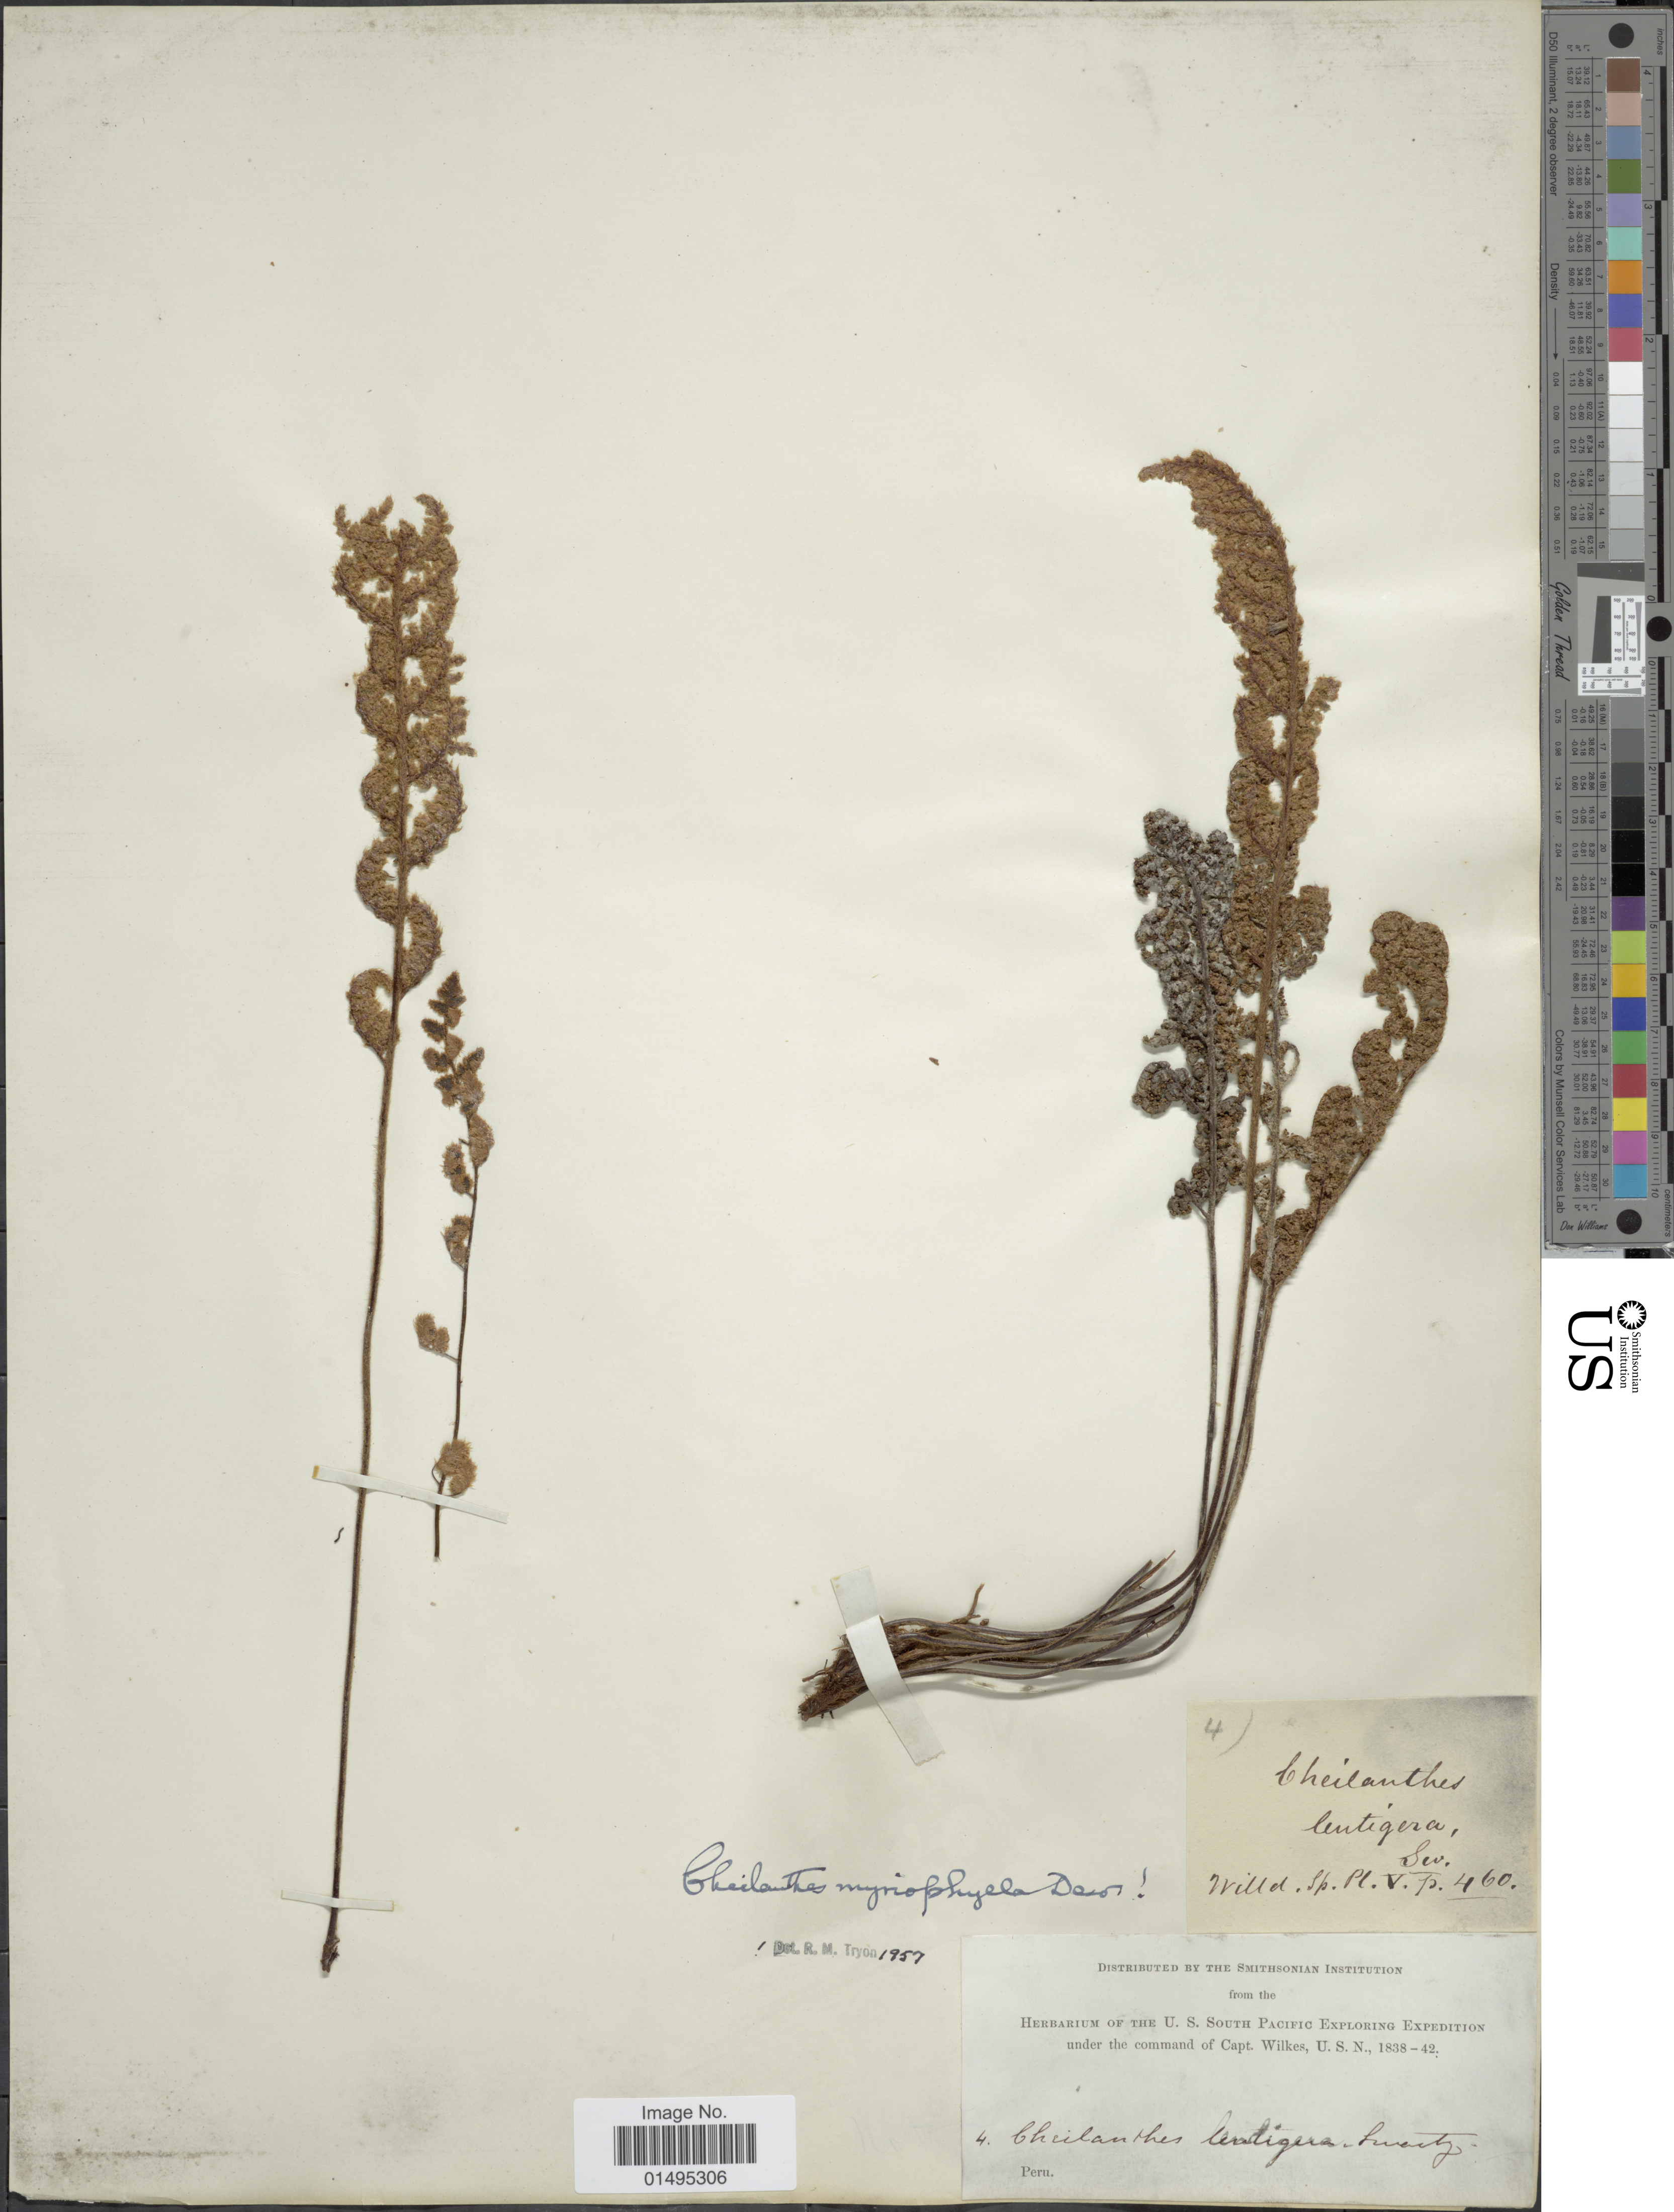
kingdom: Plantae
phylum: Tracheophyta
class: Polypodiopsida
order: Polypodiales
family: Pteridaceae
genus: Myriopteris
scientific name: Myriopteris myriophylla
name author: (Desv.) J. Sm.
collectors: Wilkes Explor. Exped.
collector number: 460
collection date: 1838/1842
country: Peru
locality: Peru